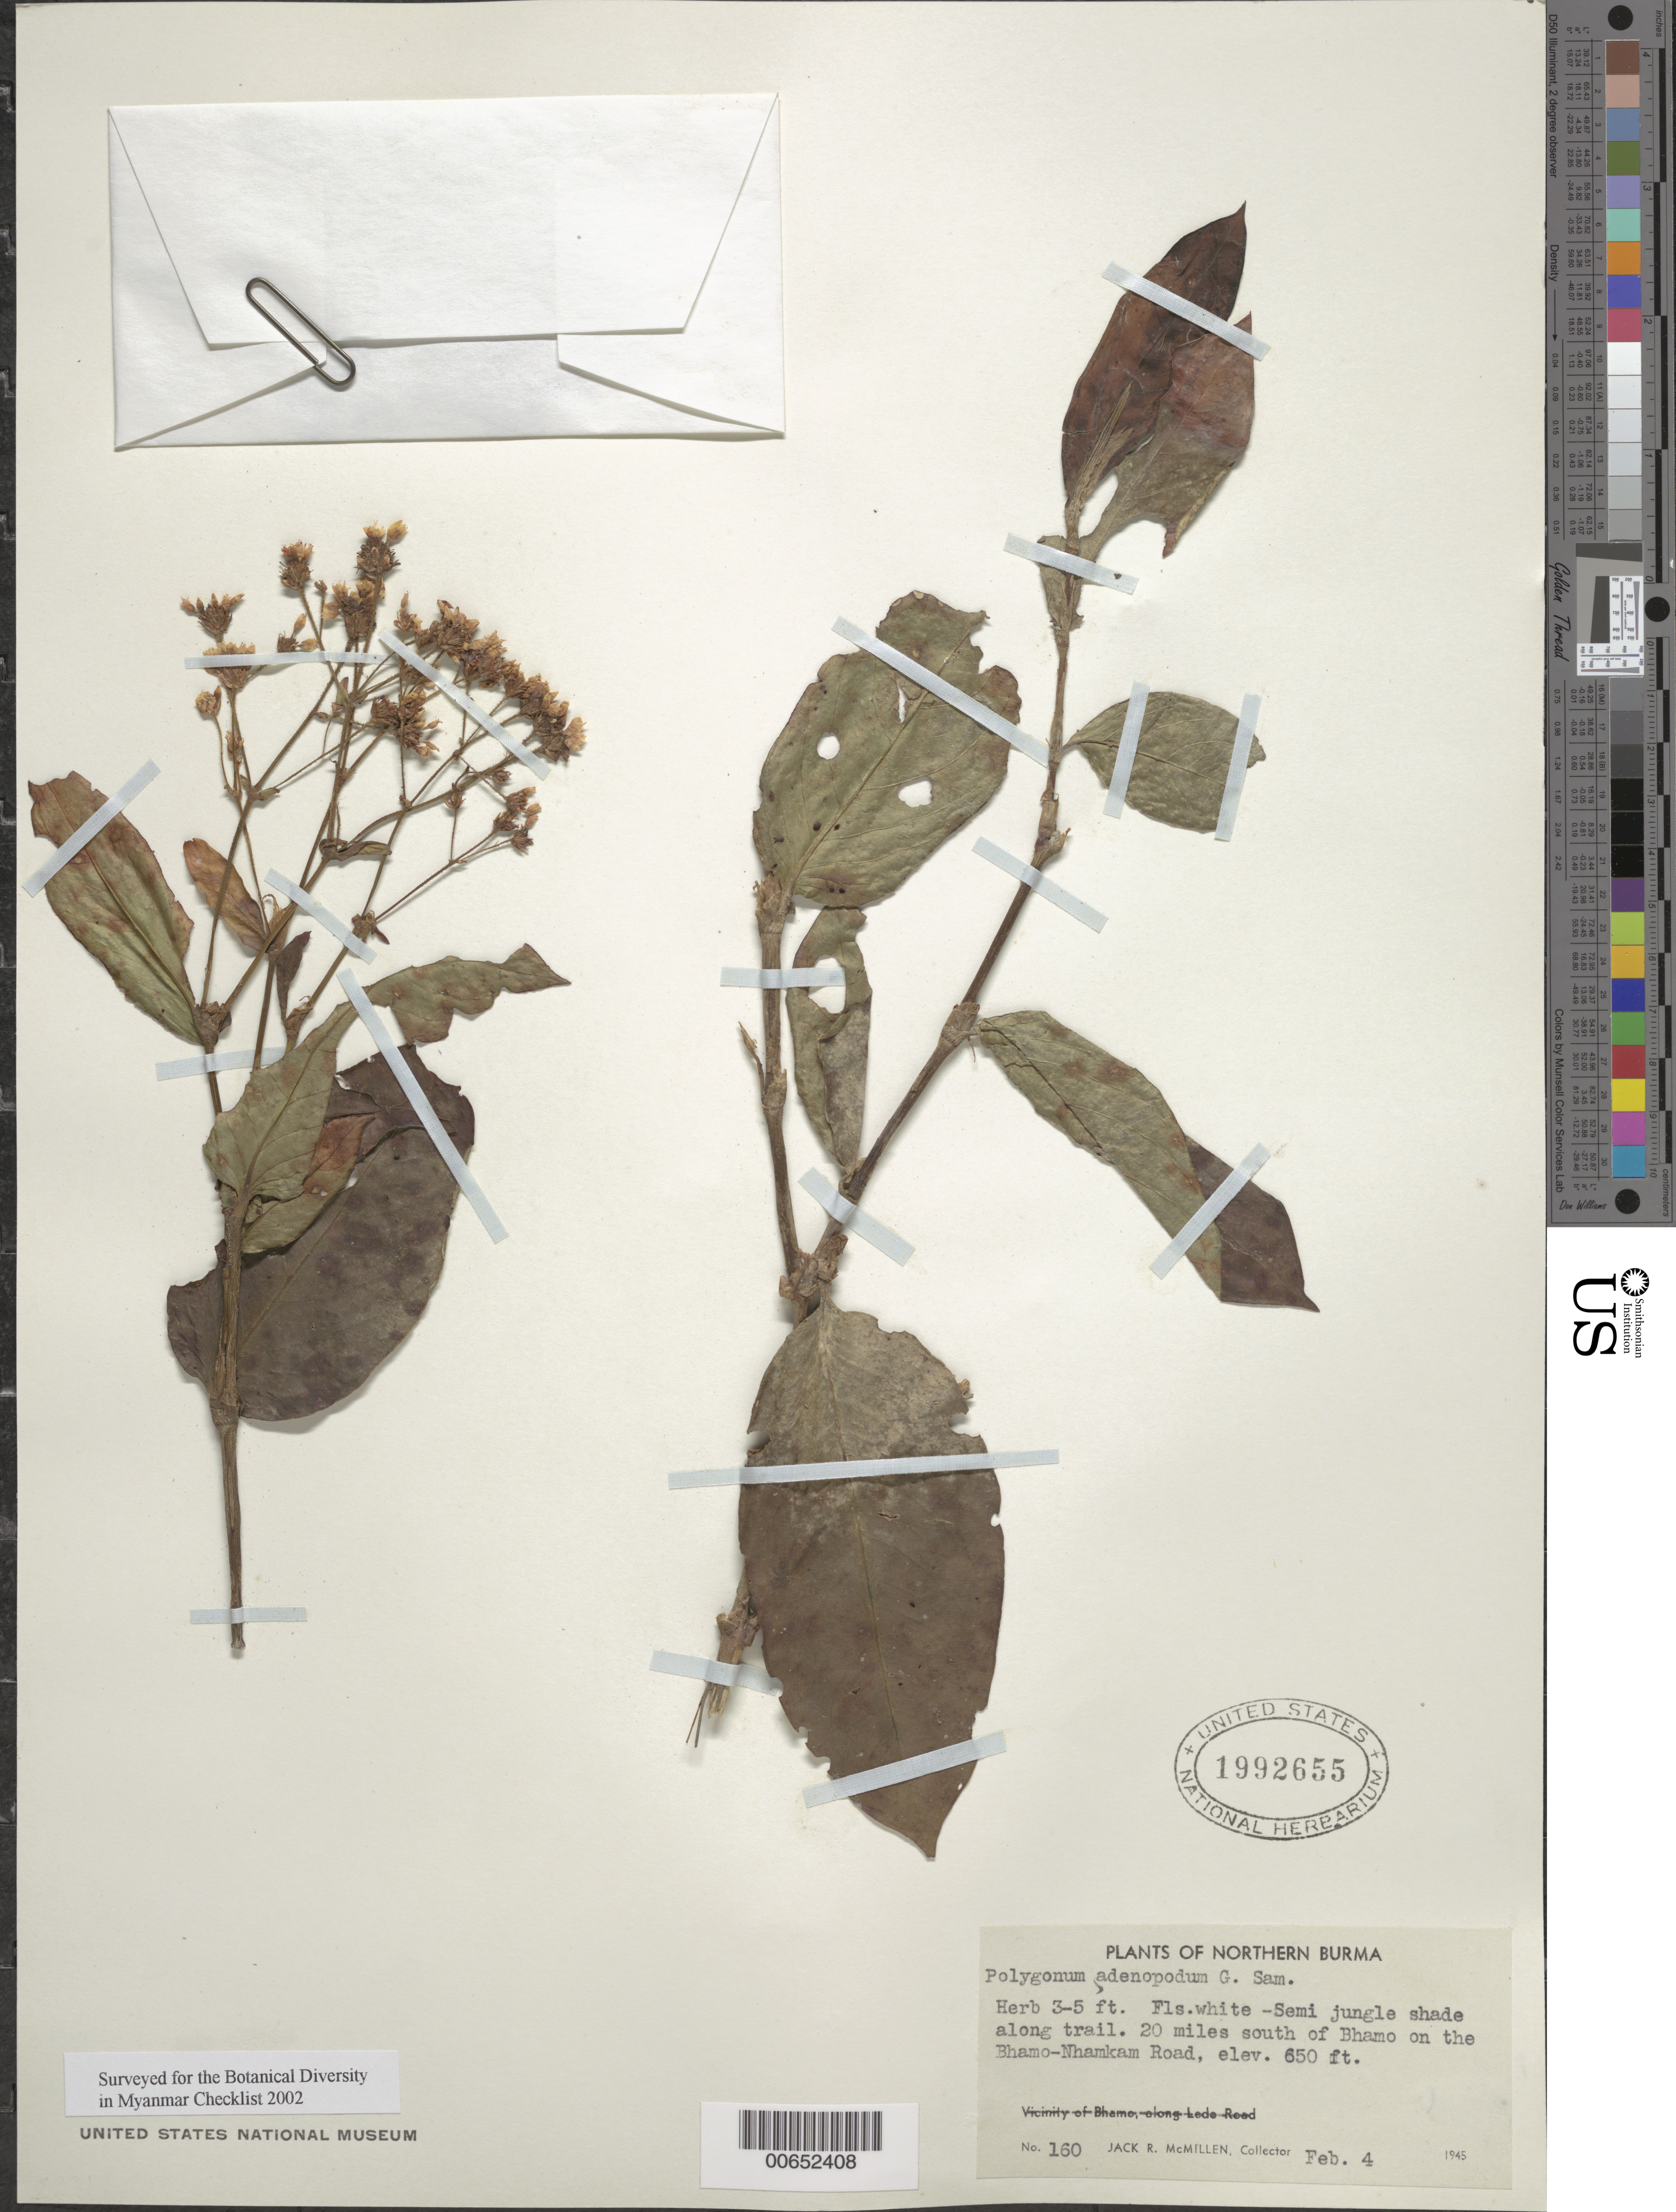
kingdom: Plantae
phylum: Tracheophyta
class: Magnoliopsida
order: Caryophyllales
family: Polygonaceae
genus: Polygonum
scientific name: Polygonum adenopodum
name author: Sam.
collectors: J. McMillen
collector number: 160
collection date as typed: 04 Feb 1945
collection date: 1945-02-04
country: Myanmar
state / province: Kachin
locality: S of Bhamo on the Bhamo-Nhamkam Road.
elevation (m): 198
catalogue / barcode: US 1992655